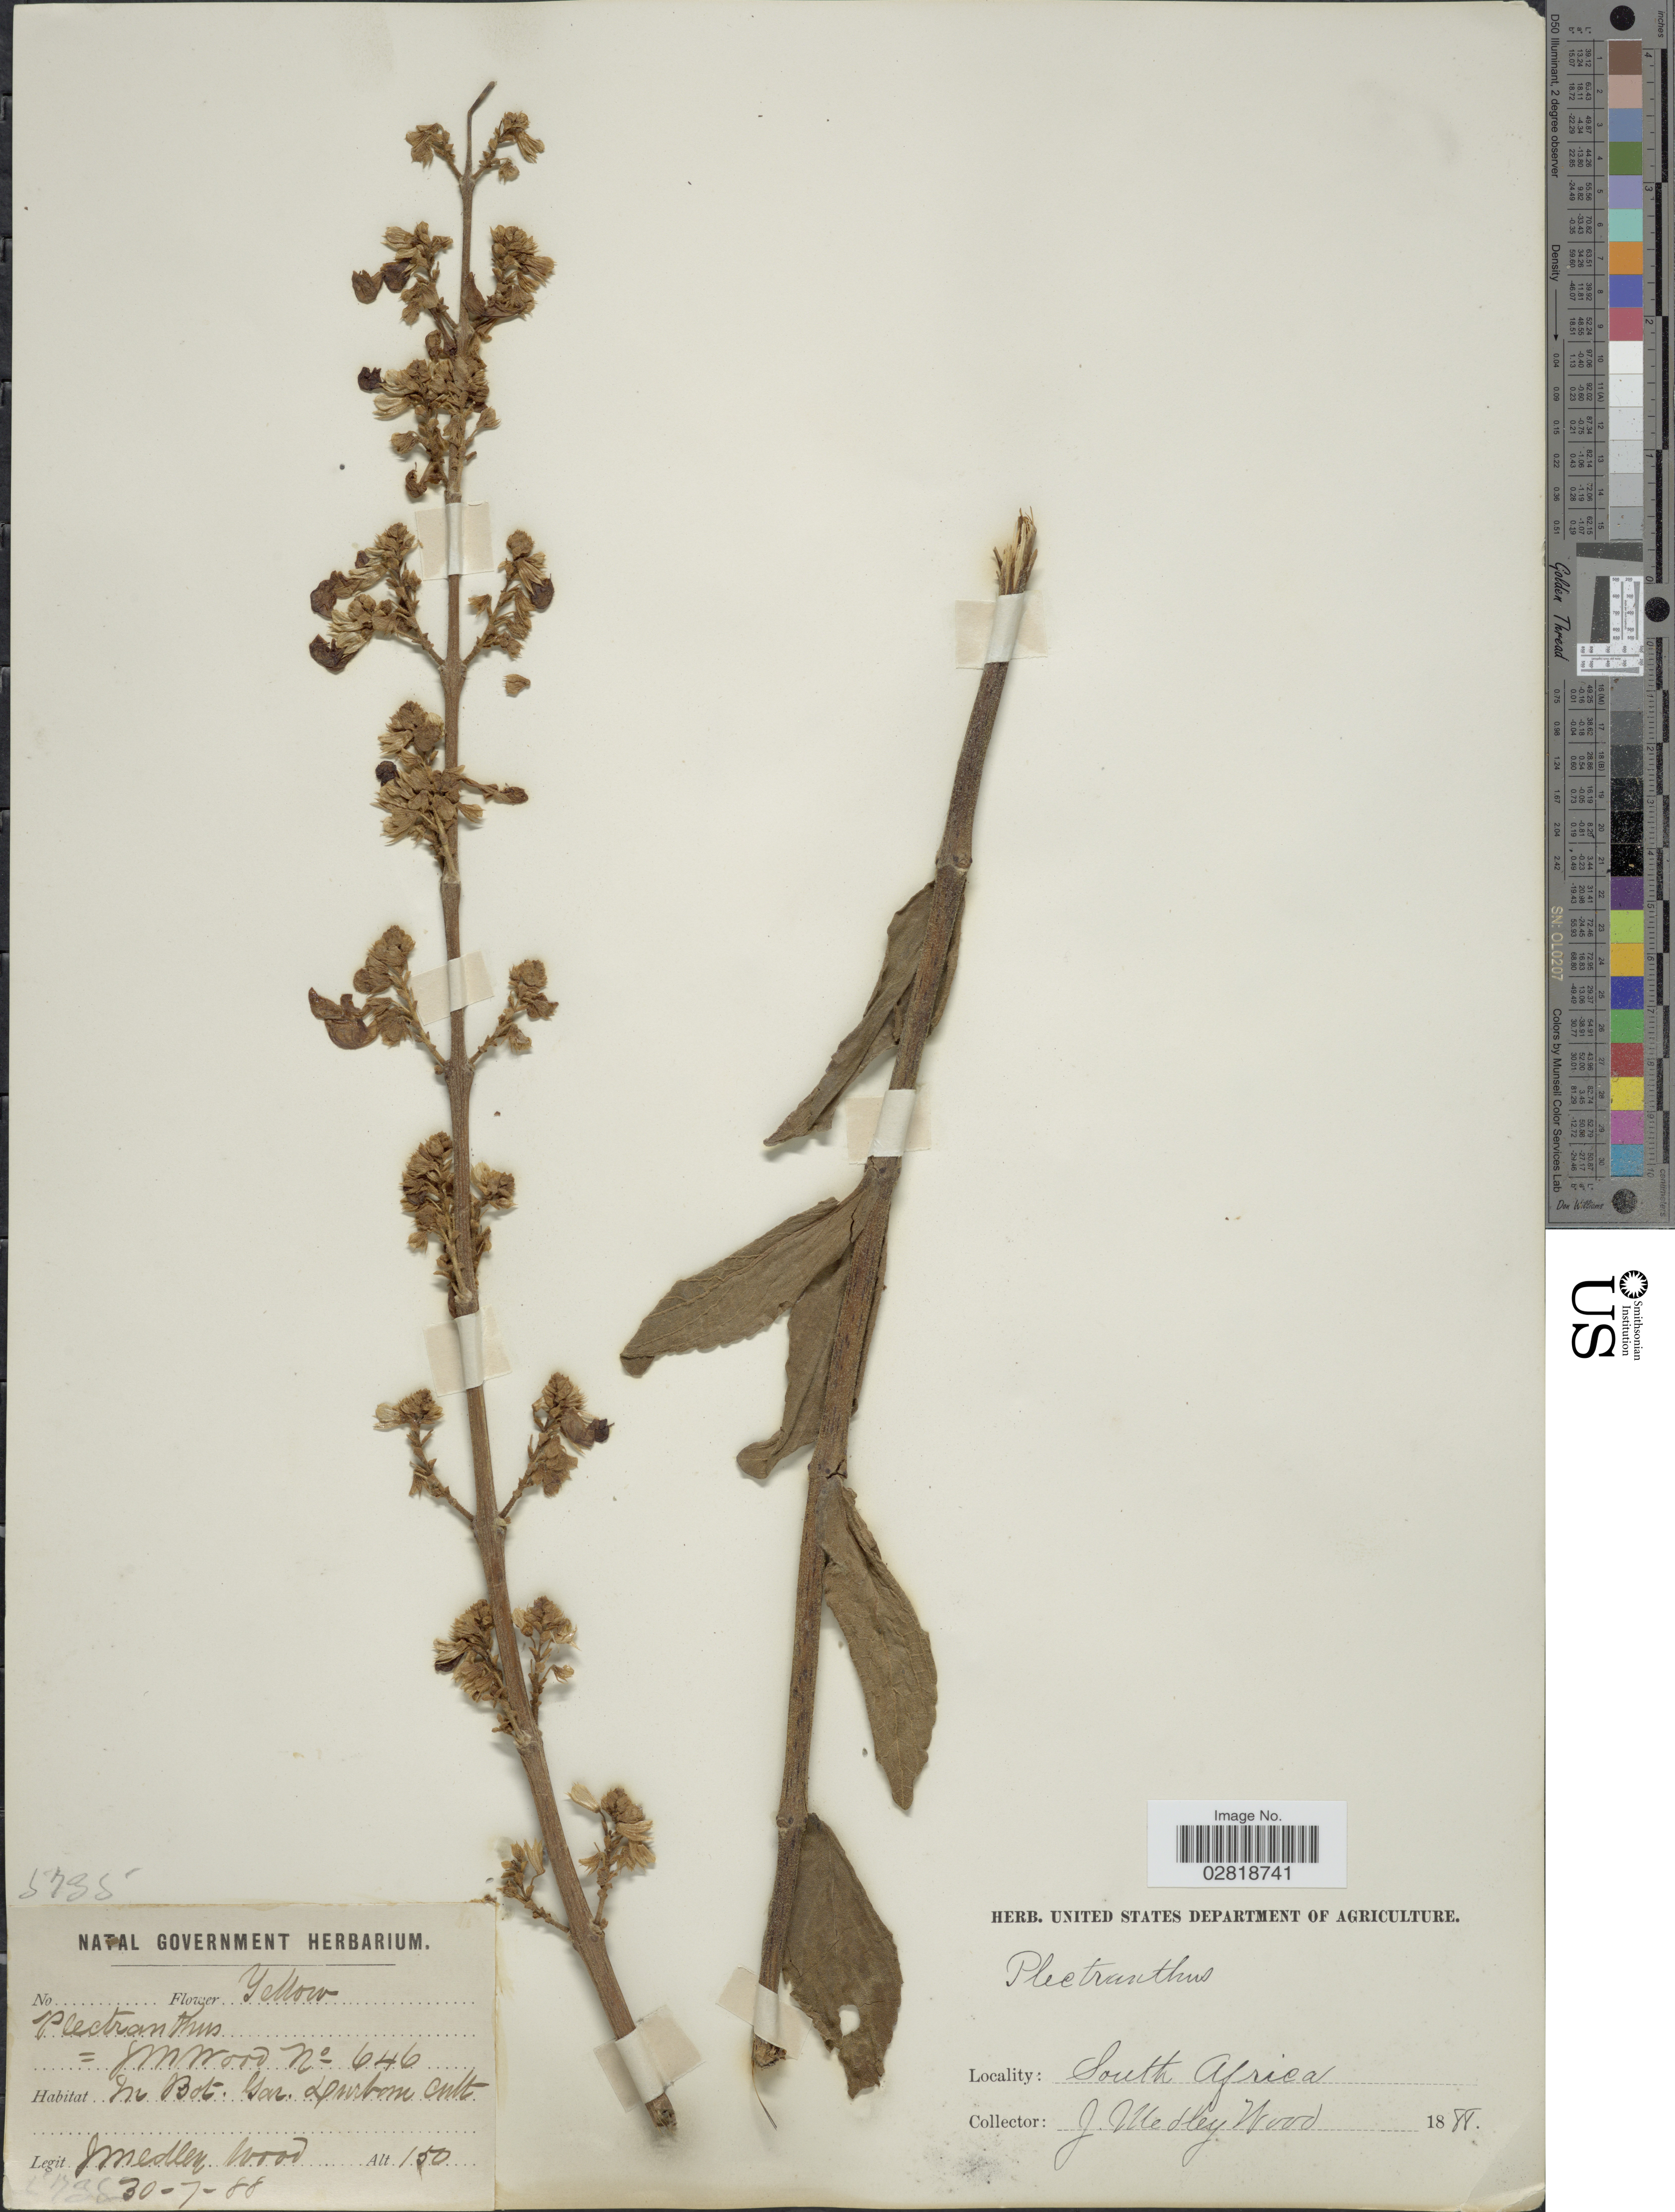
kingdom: Plantae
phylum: Tracheophyta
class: Magnoliopsida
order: Lamiales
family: Lamiaceae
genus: Plectranthus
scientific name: Plectranthus sp.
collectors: J. M. Wood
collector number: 646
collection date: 1888-07-30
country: South Africa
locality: In Bot. Gar. Durban Cult.